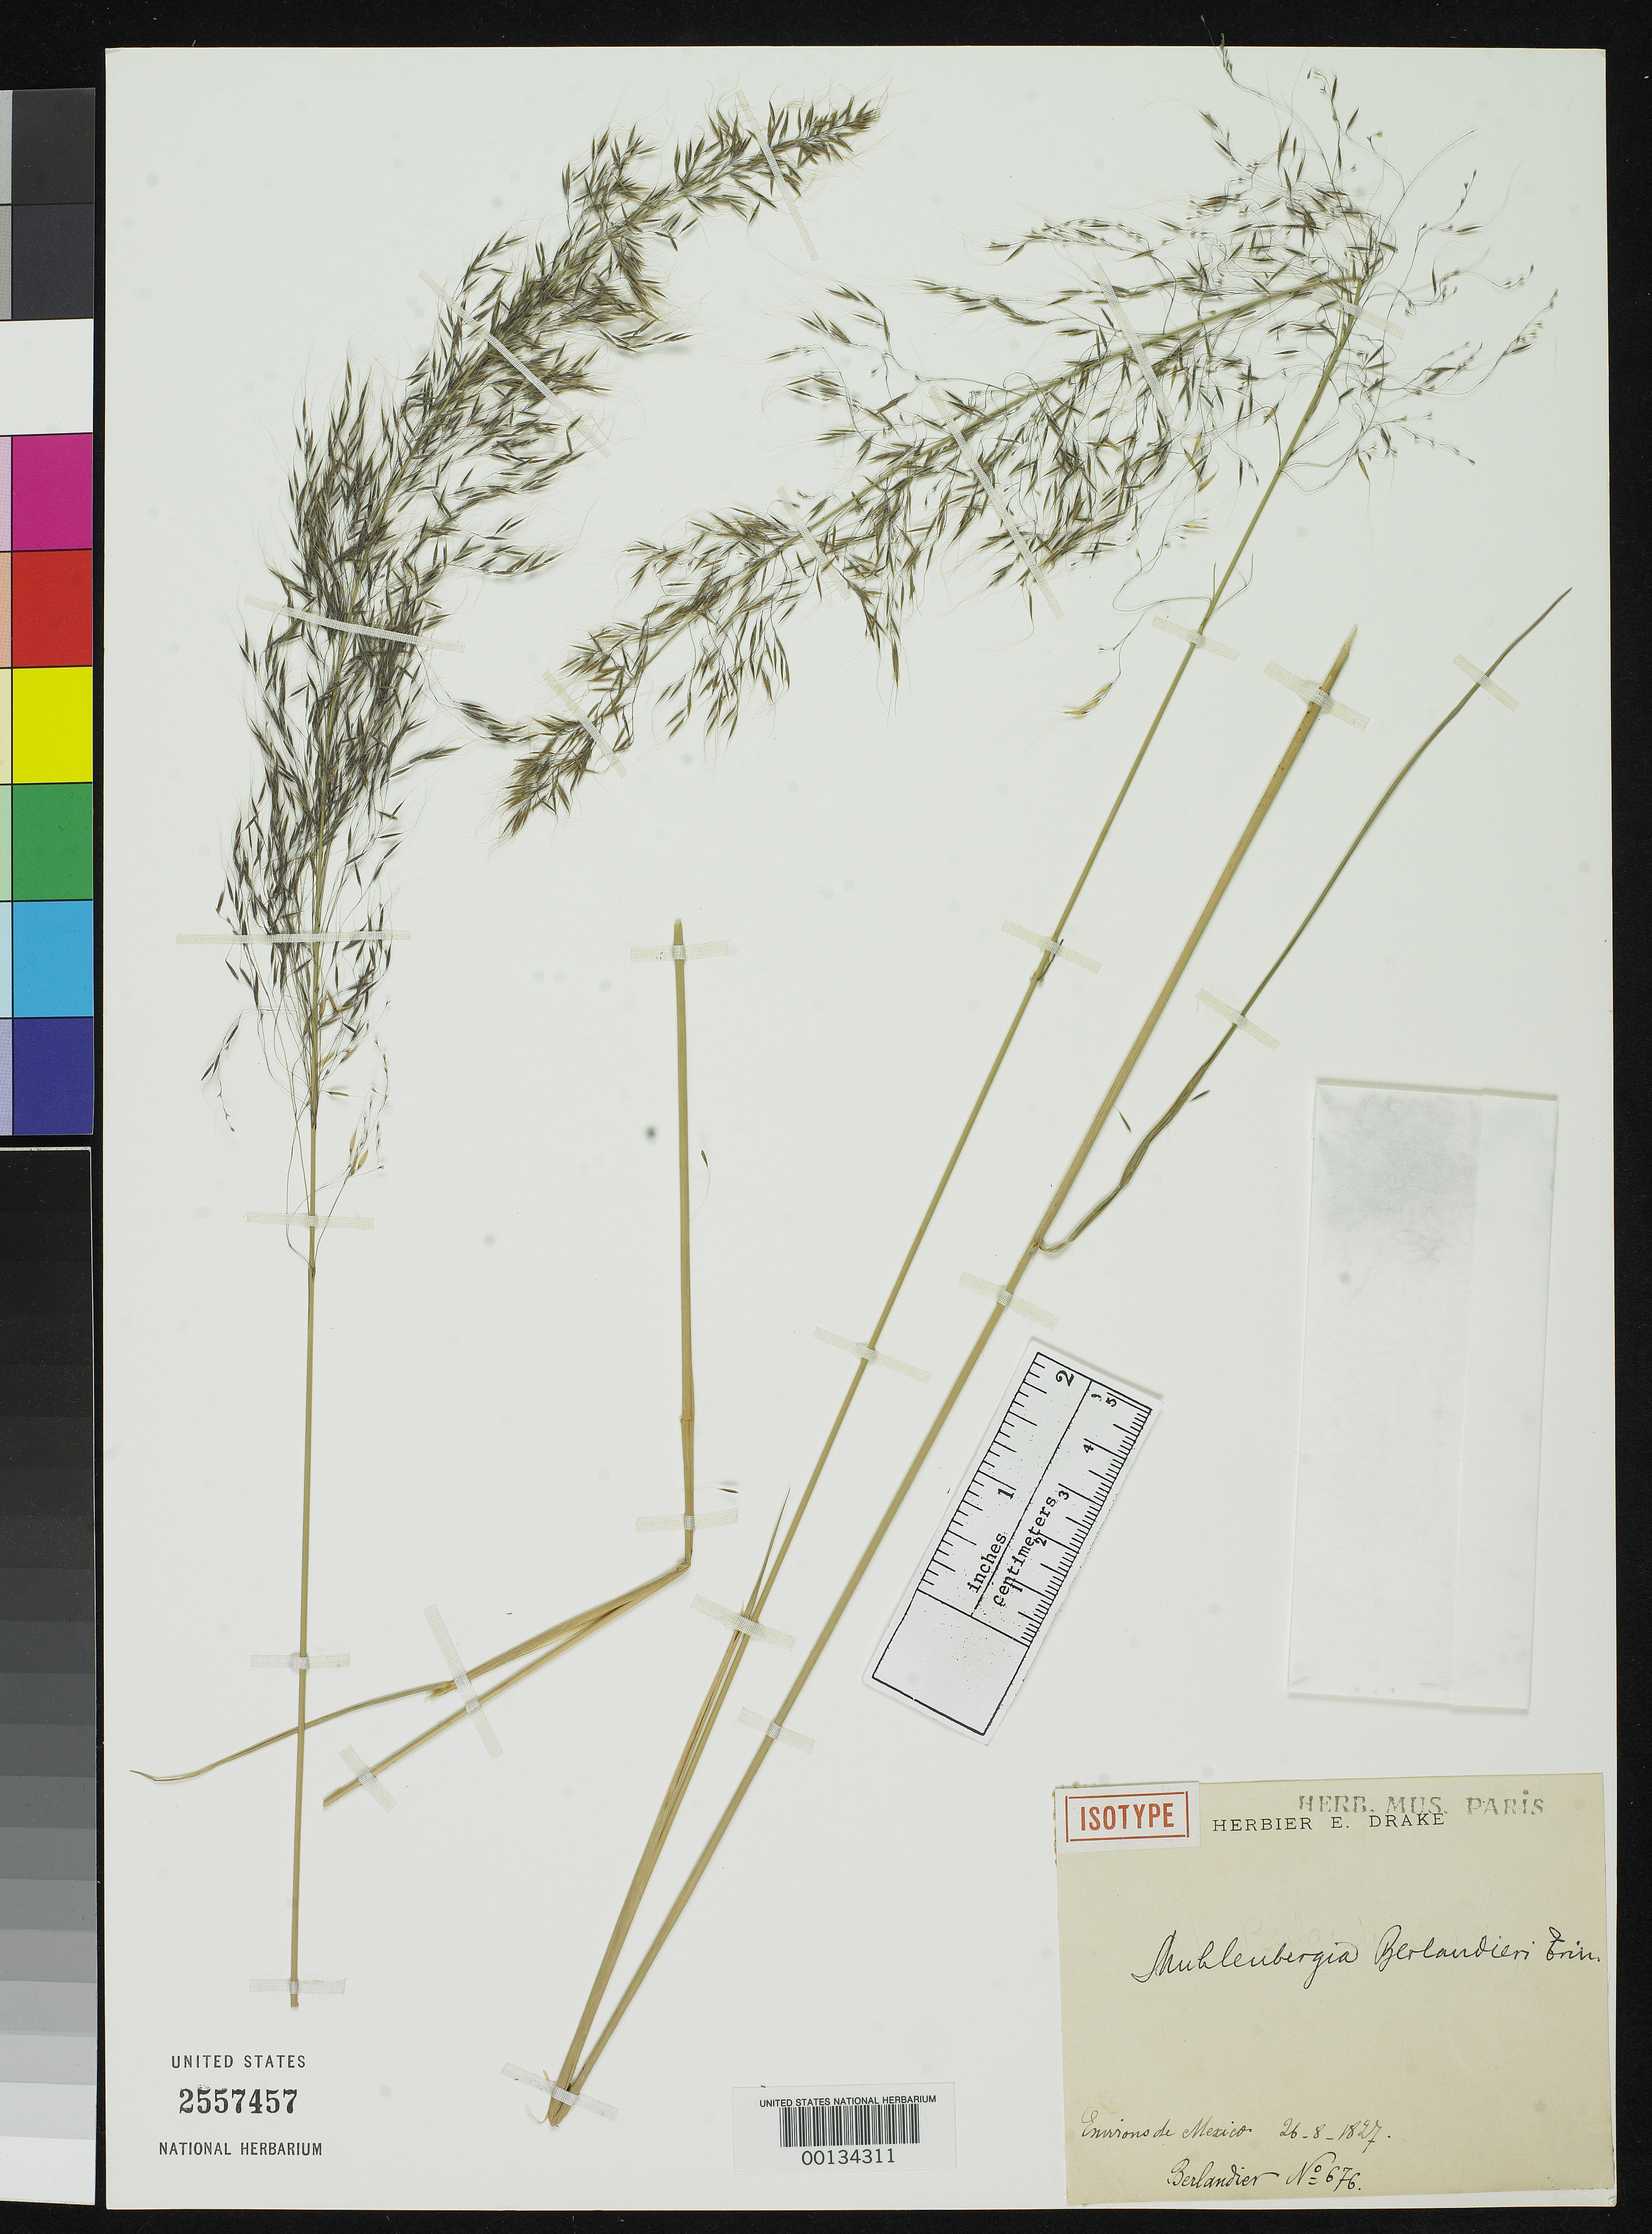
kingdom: Plantae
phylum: Tracheophyta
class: Liliopsida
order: Poales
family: Poaceae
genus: Muhlenbergia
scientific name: Muhlenbergia berlandieri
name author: Trin.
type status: Syntype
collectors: J. L. Berlandier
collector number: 676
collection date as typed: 26 Aug 1827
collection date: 1827-08-26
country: Mexico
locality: E of Monserrat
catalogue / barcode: US 2557457